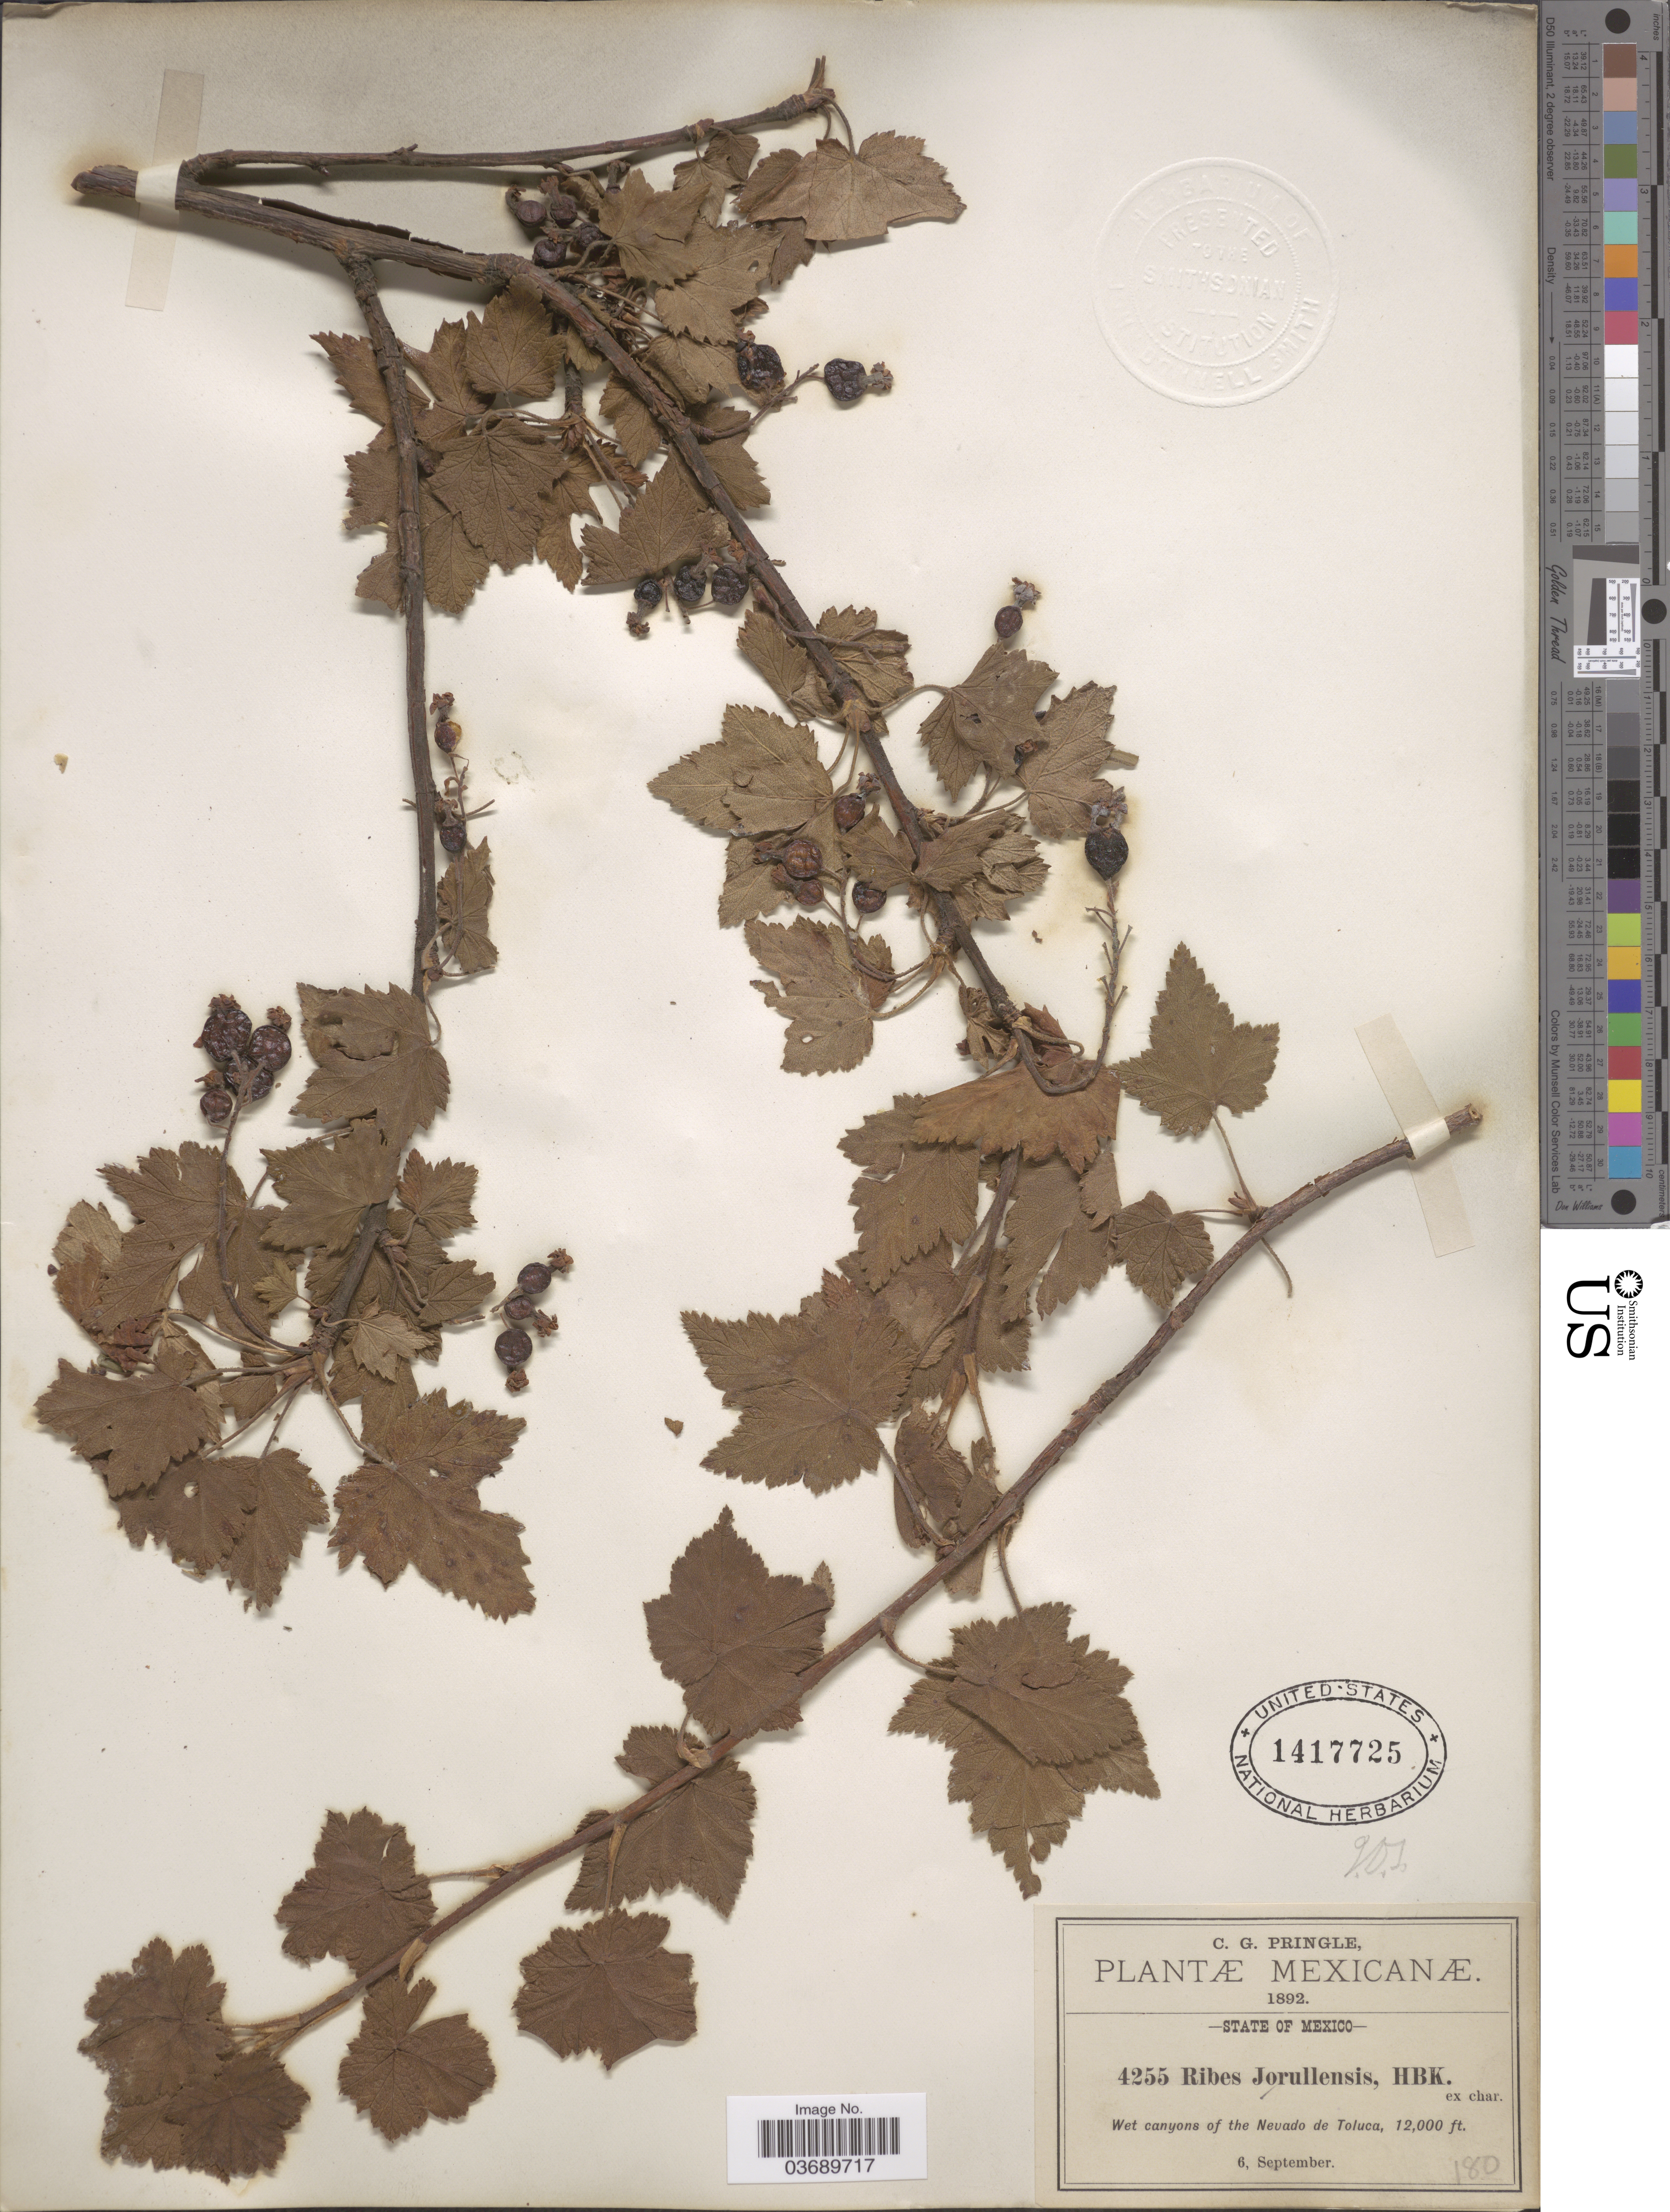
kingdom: Plantae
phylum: Tracheophyta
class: Magnoliopsida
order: Saxifragales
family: Grossulariaceae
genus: Ribes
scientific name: Ribes ciliatum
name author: Humb. & Bonpl. ex Roem. & Schult.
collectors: C. G. Pringle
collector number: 4255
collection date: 1892-09-06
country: Mexico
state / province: México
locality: State of Mexico. Wet canyons of the Nevado de Toluca.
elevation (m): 3658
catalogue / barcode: US 1417725